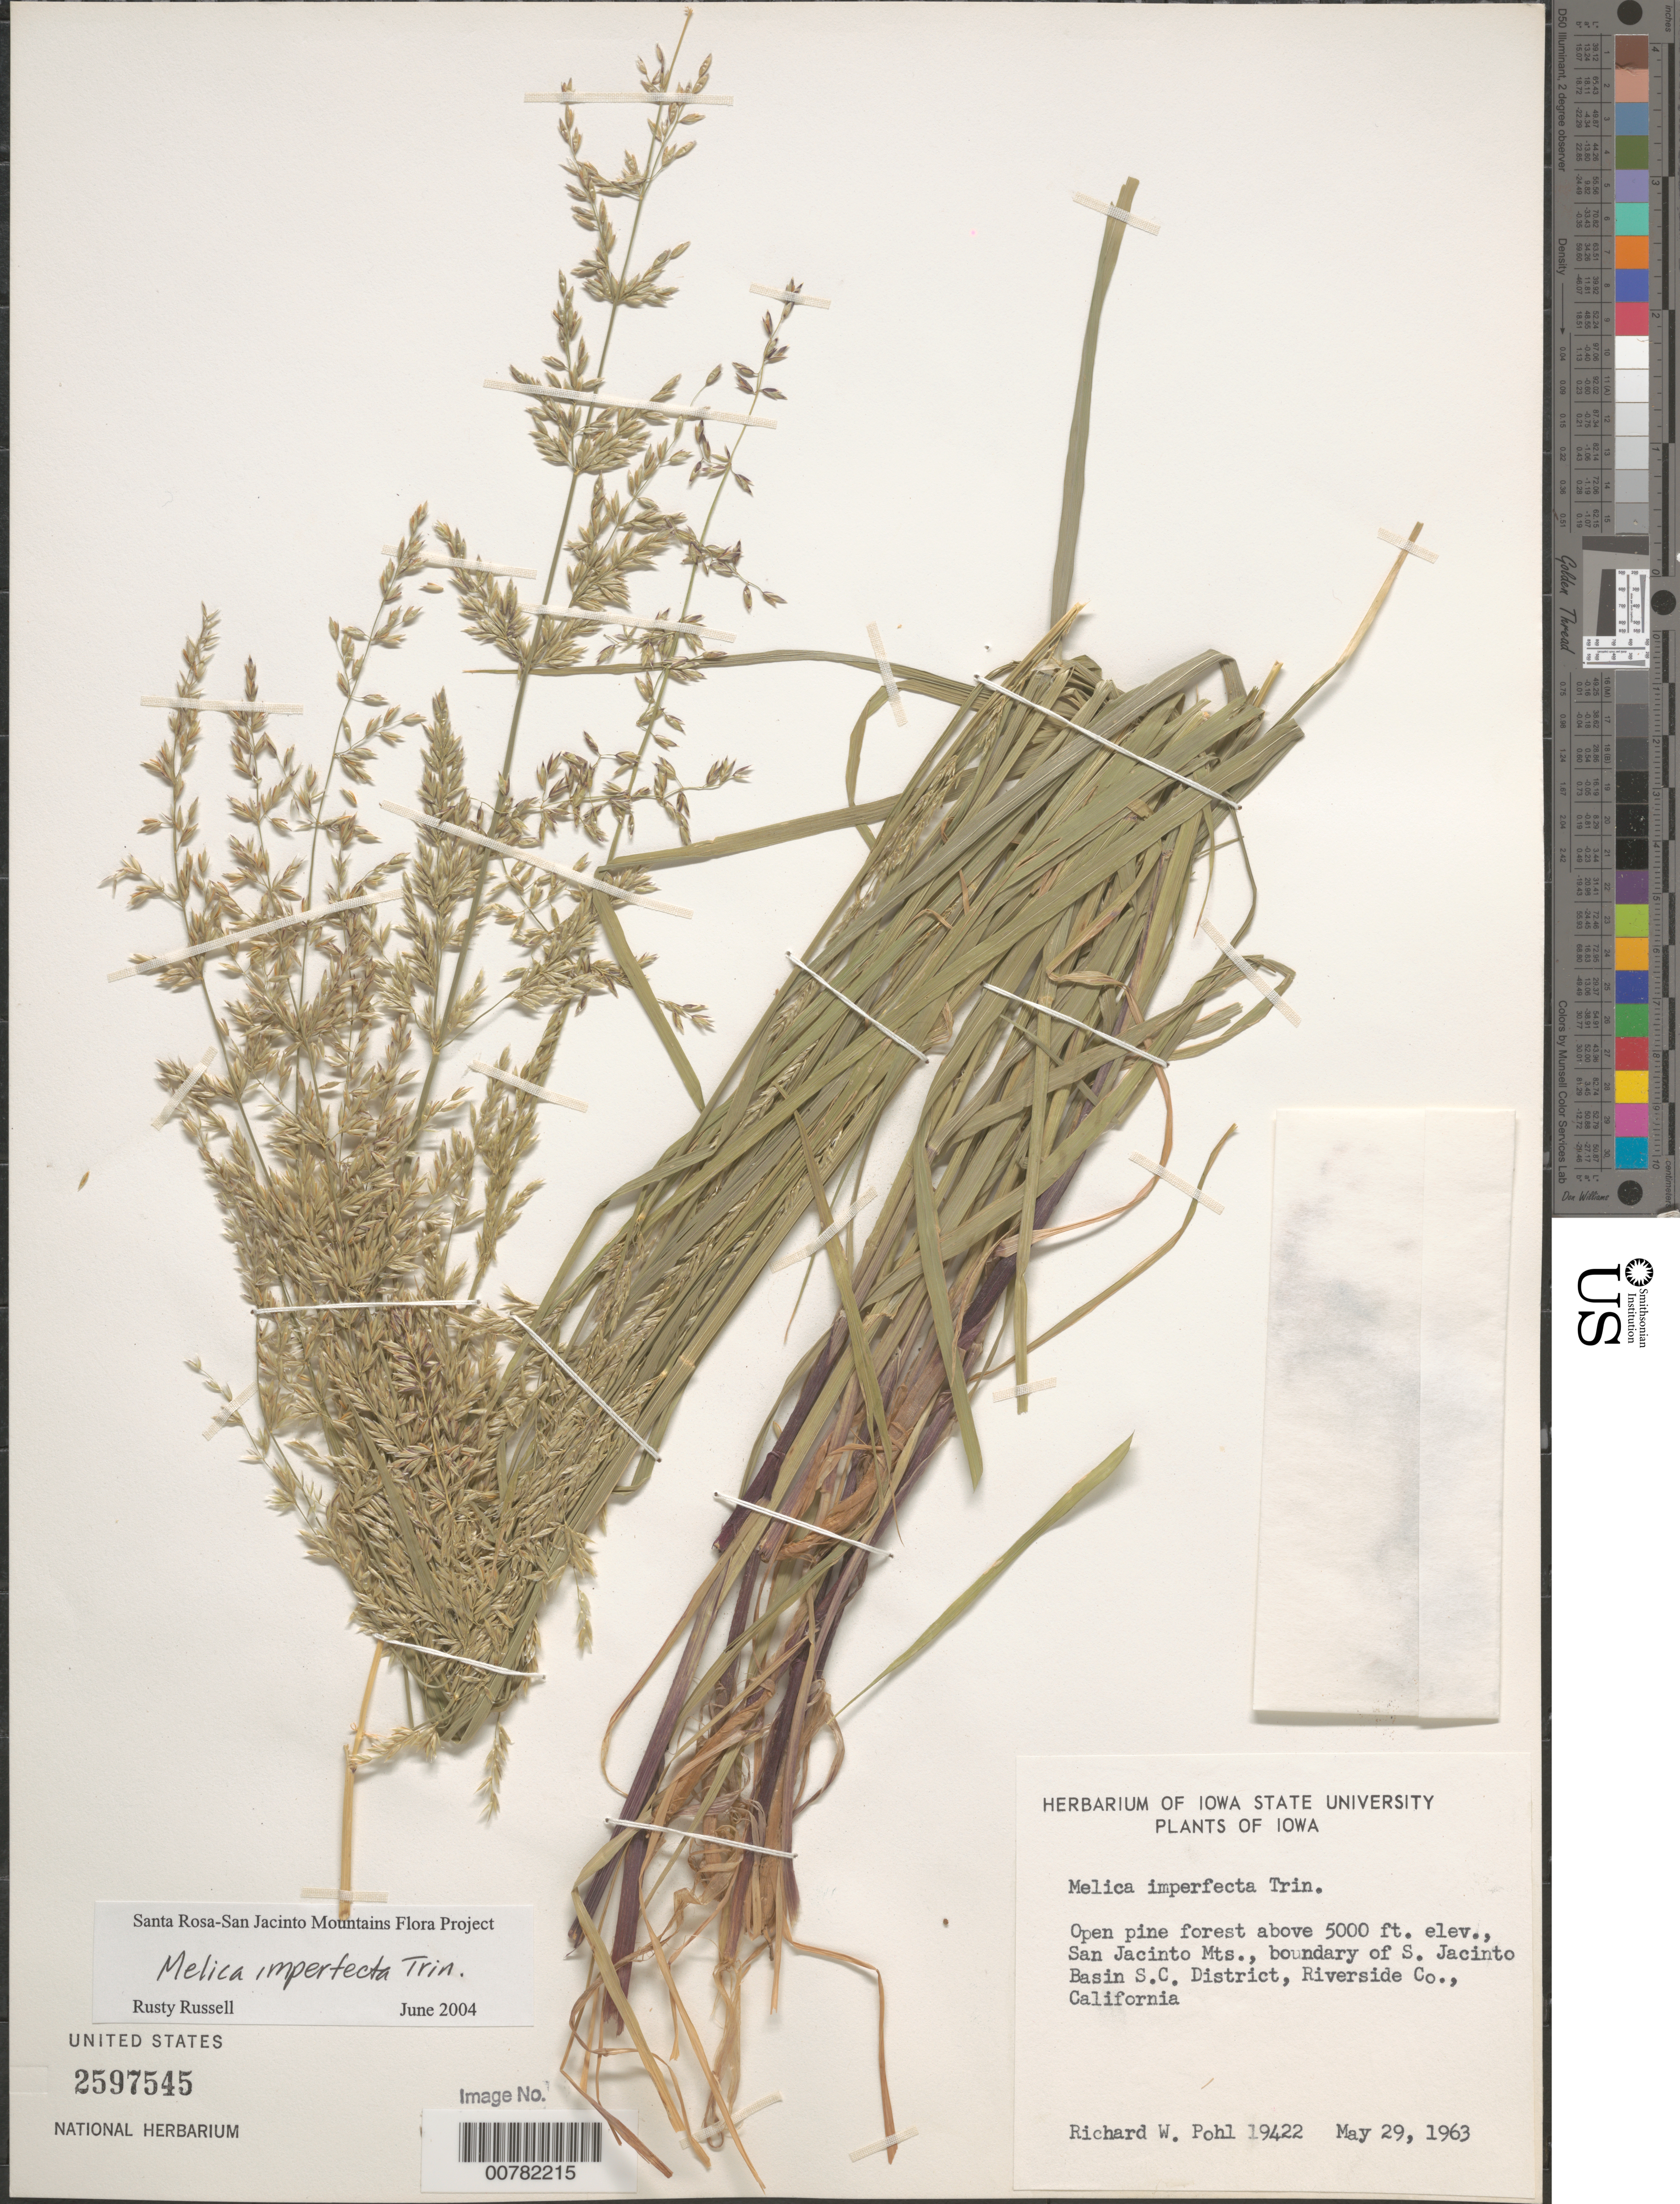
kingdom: Plantae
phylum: Tracheophyta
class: Liliopsida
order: Poales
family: Poaceae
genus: Melica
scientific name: Melica imperfecta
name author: Trin.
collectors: R. W. Pohl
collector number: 19422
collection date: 1963-05-29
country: United States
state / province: Iowa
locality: San Jacinto Mts., boundary of S. Jacinto Basin S. C. District, Riverside Co.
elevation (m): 1524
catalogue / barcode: US 2597545